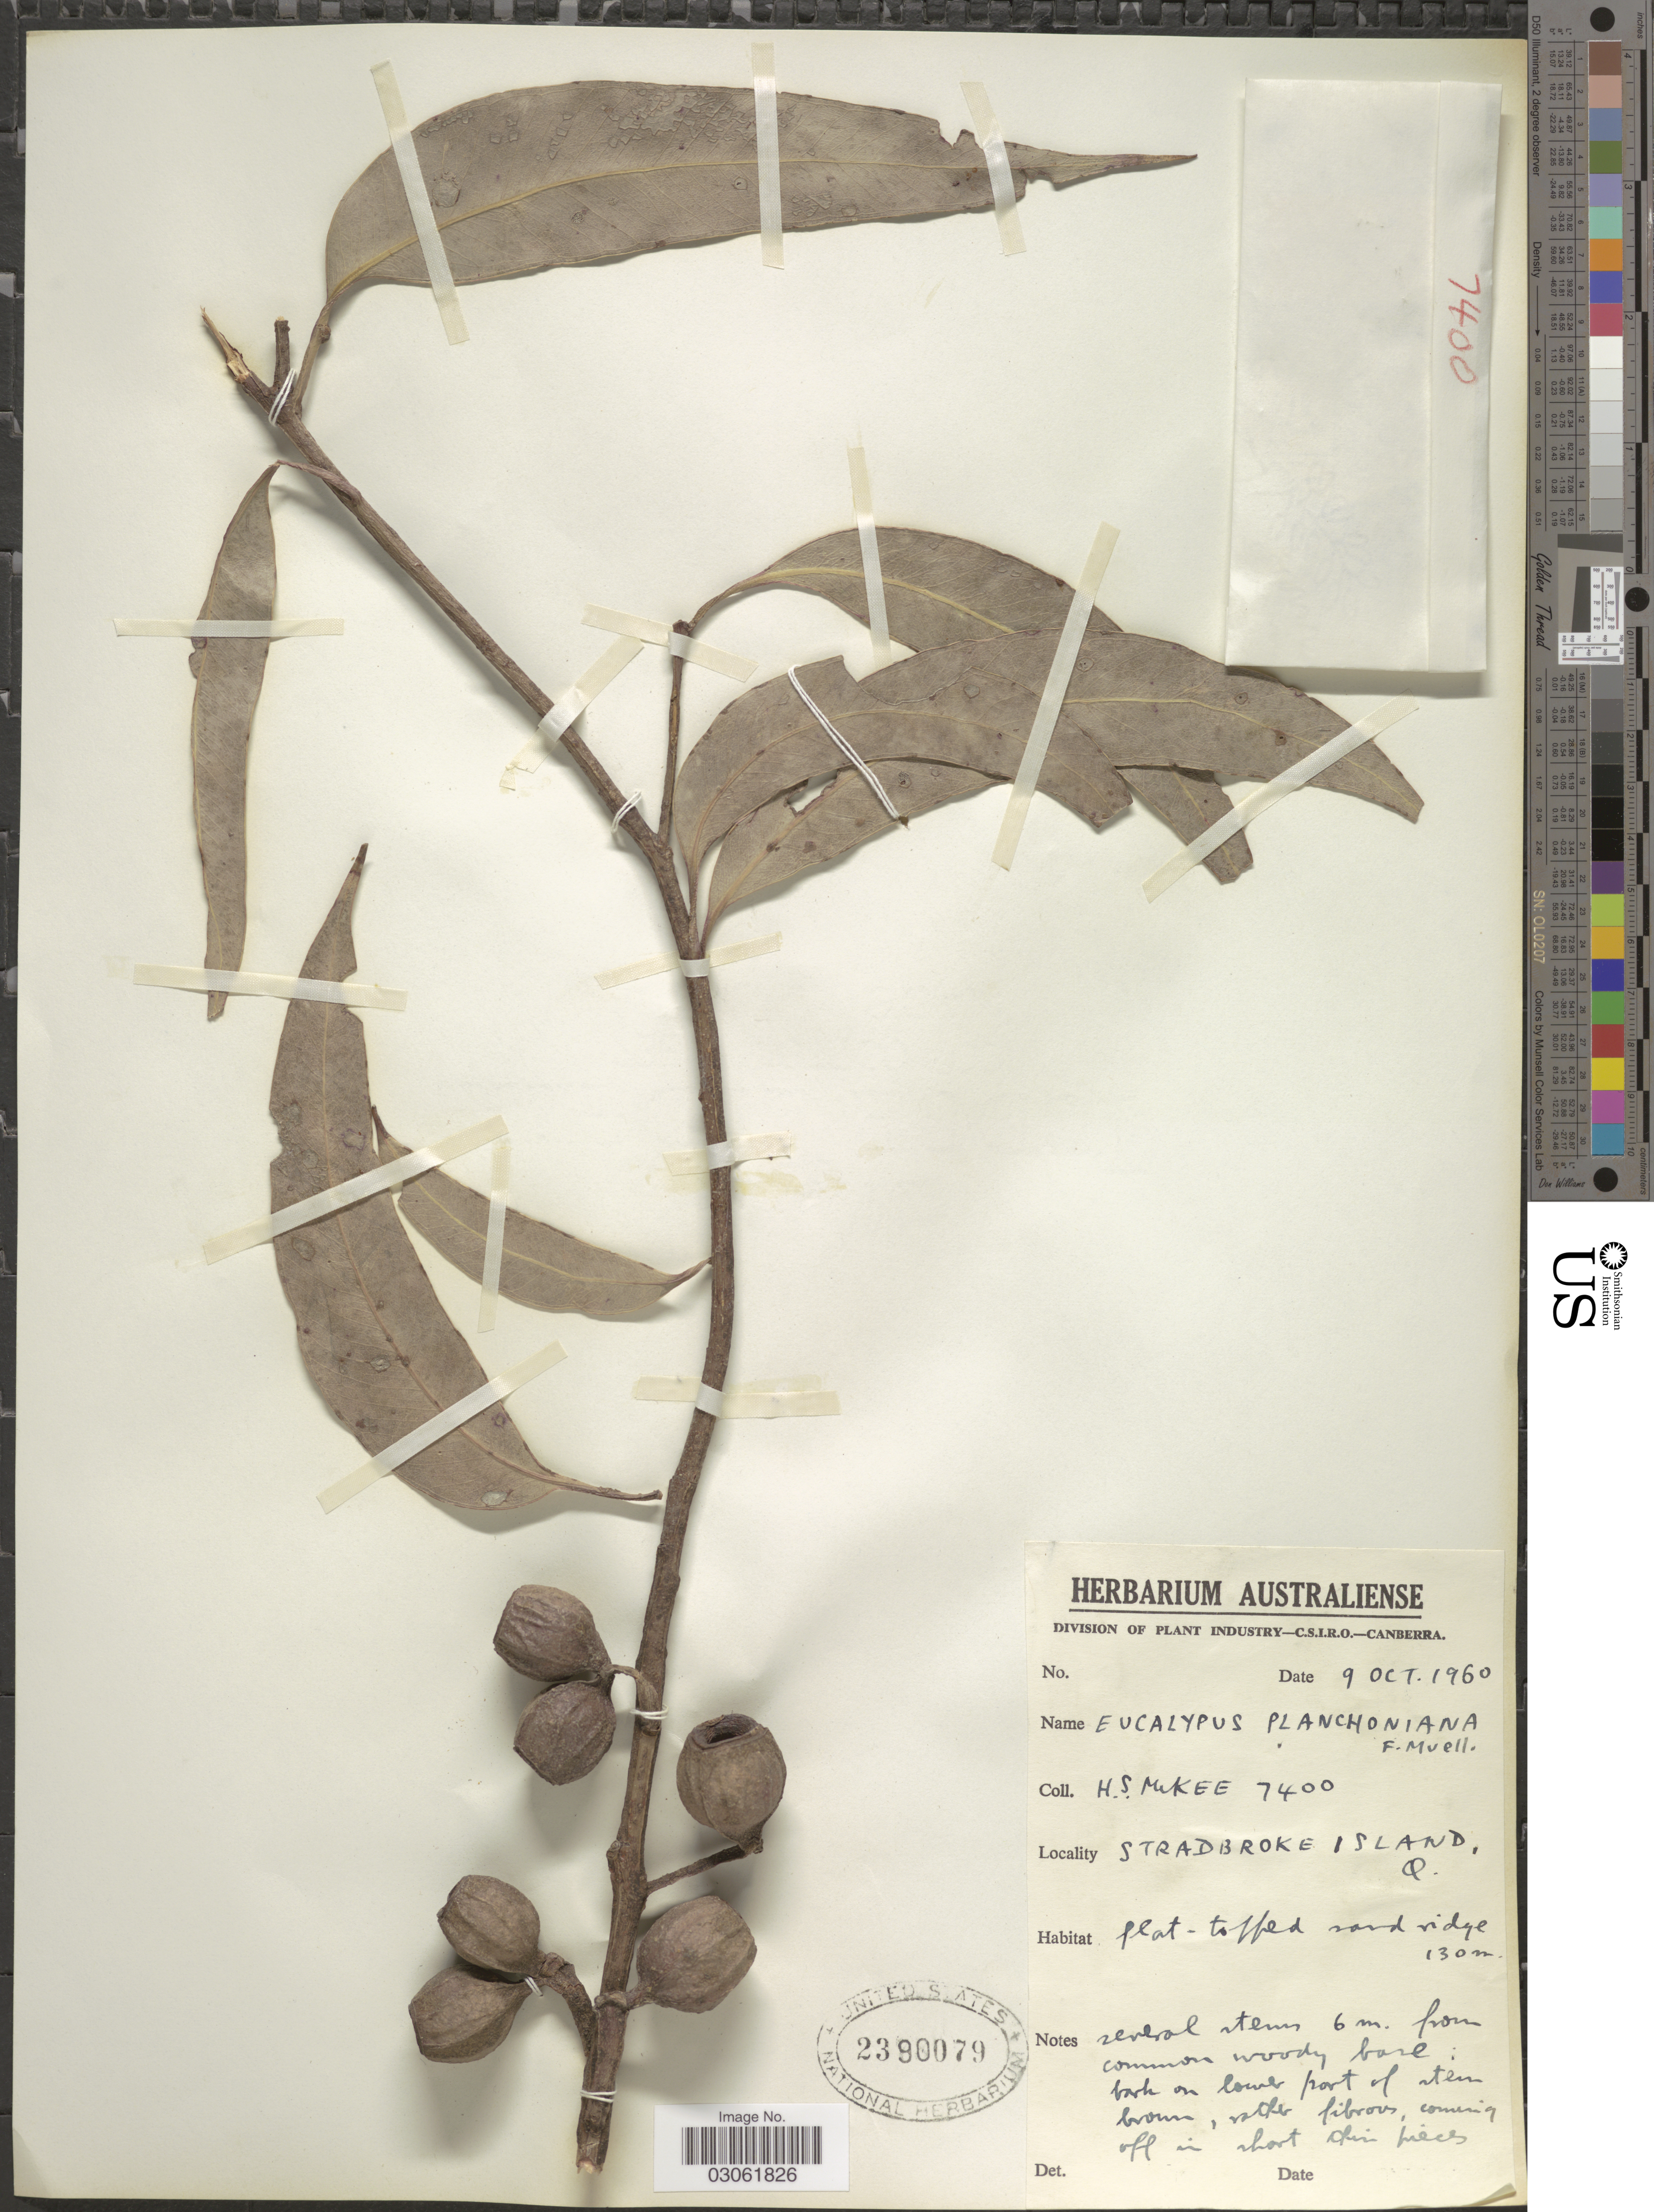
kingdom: Plantae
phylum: Tracheophyta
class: Magnoliopsida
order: Myrtales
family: Myrtaceae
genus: Eucalyptus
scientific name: Eucalyptus planchoniana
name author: F. Muell.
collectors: H. S. McKee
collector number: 7400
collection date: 1960-10-09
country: Australia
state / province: Queensland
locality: Stradbroke Island.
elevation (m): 130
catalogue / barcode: US 2390079